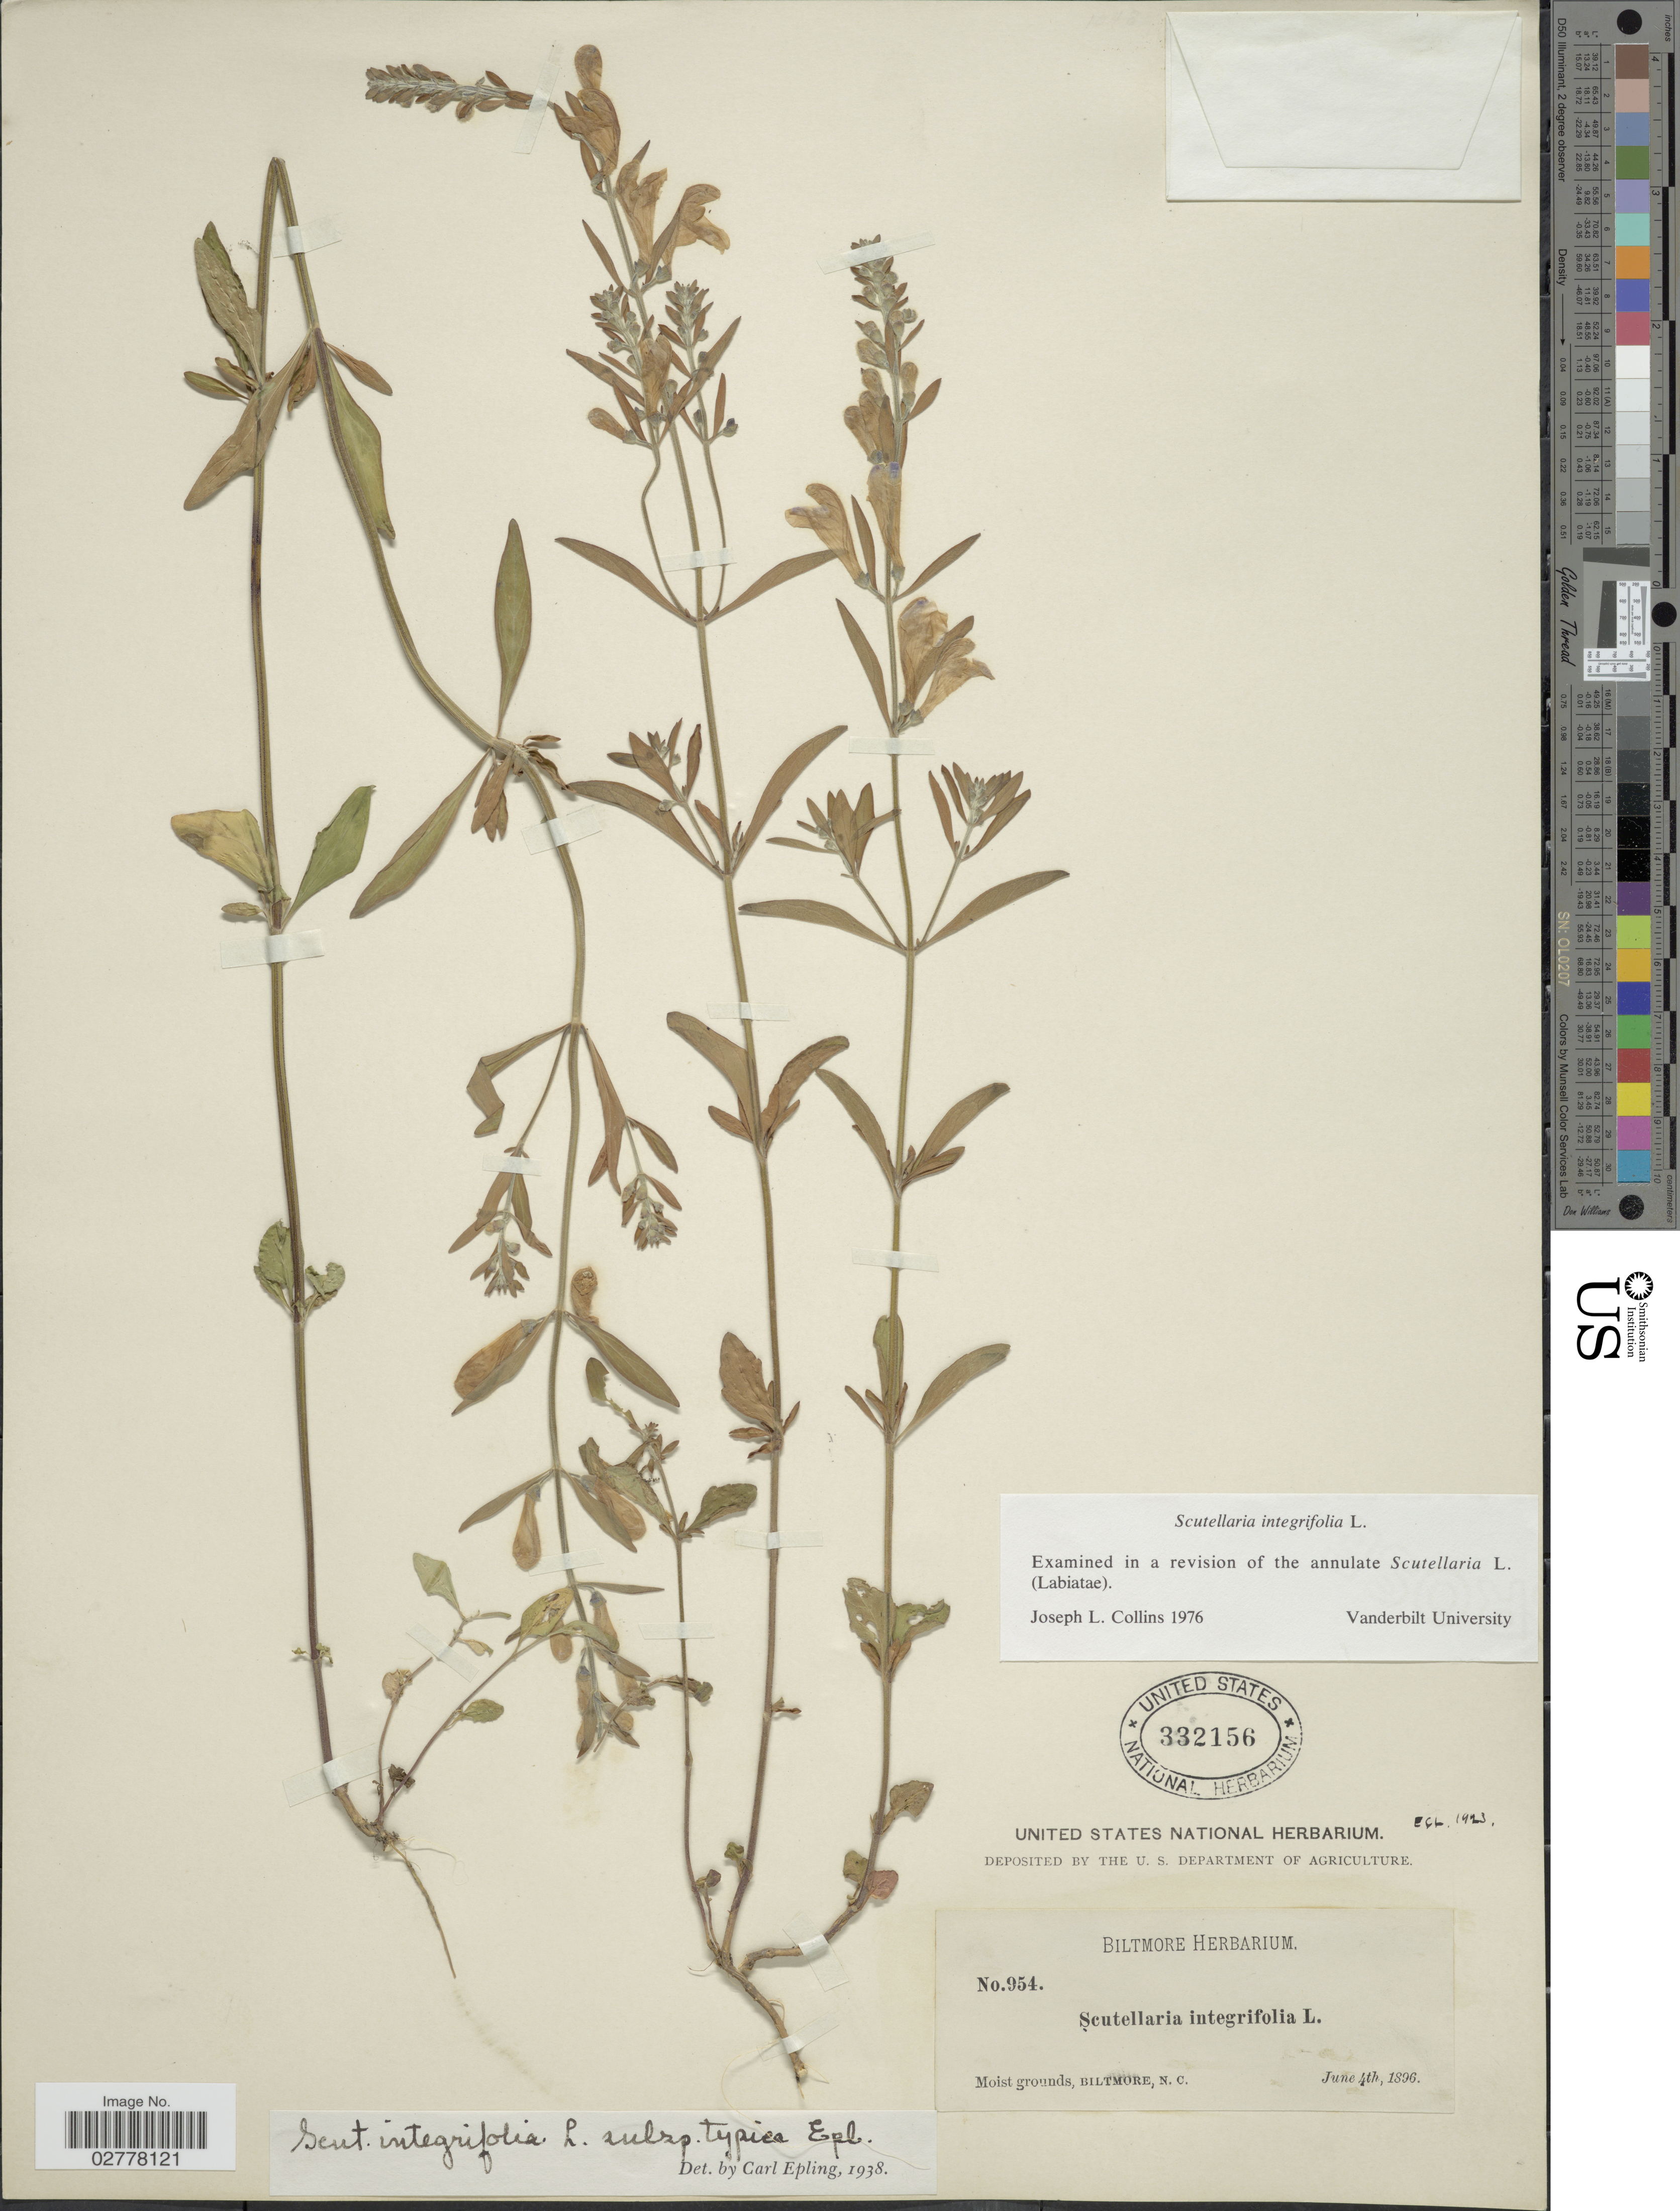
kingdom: Plantae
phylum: Tracheophyta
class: Magnoliopsida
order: Lamiales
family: Lamiaceae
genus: Scutellaria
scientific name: Scutellaria integrifolia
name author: L.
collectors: ex herb. Biltmore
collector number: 954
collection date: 1896-06-04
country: United States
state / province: North Carolina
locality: Moist grounds, Biltmore.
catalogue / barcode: US 332156